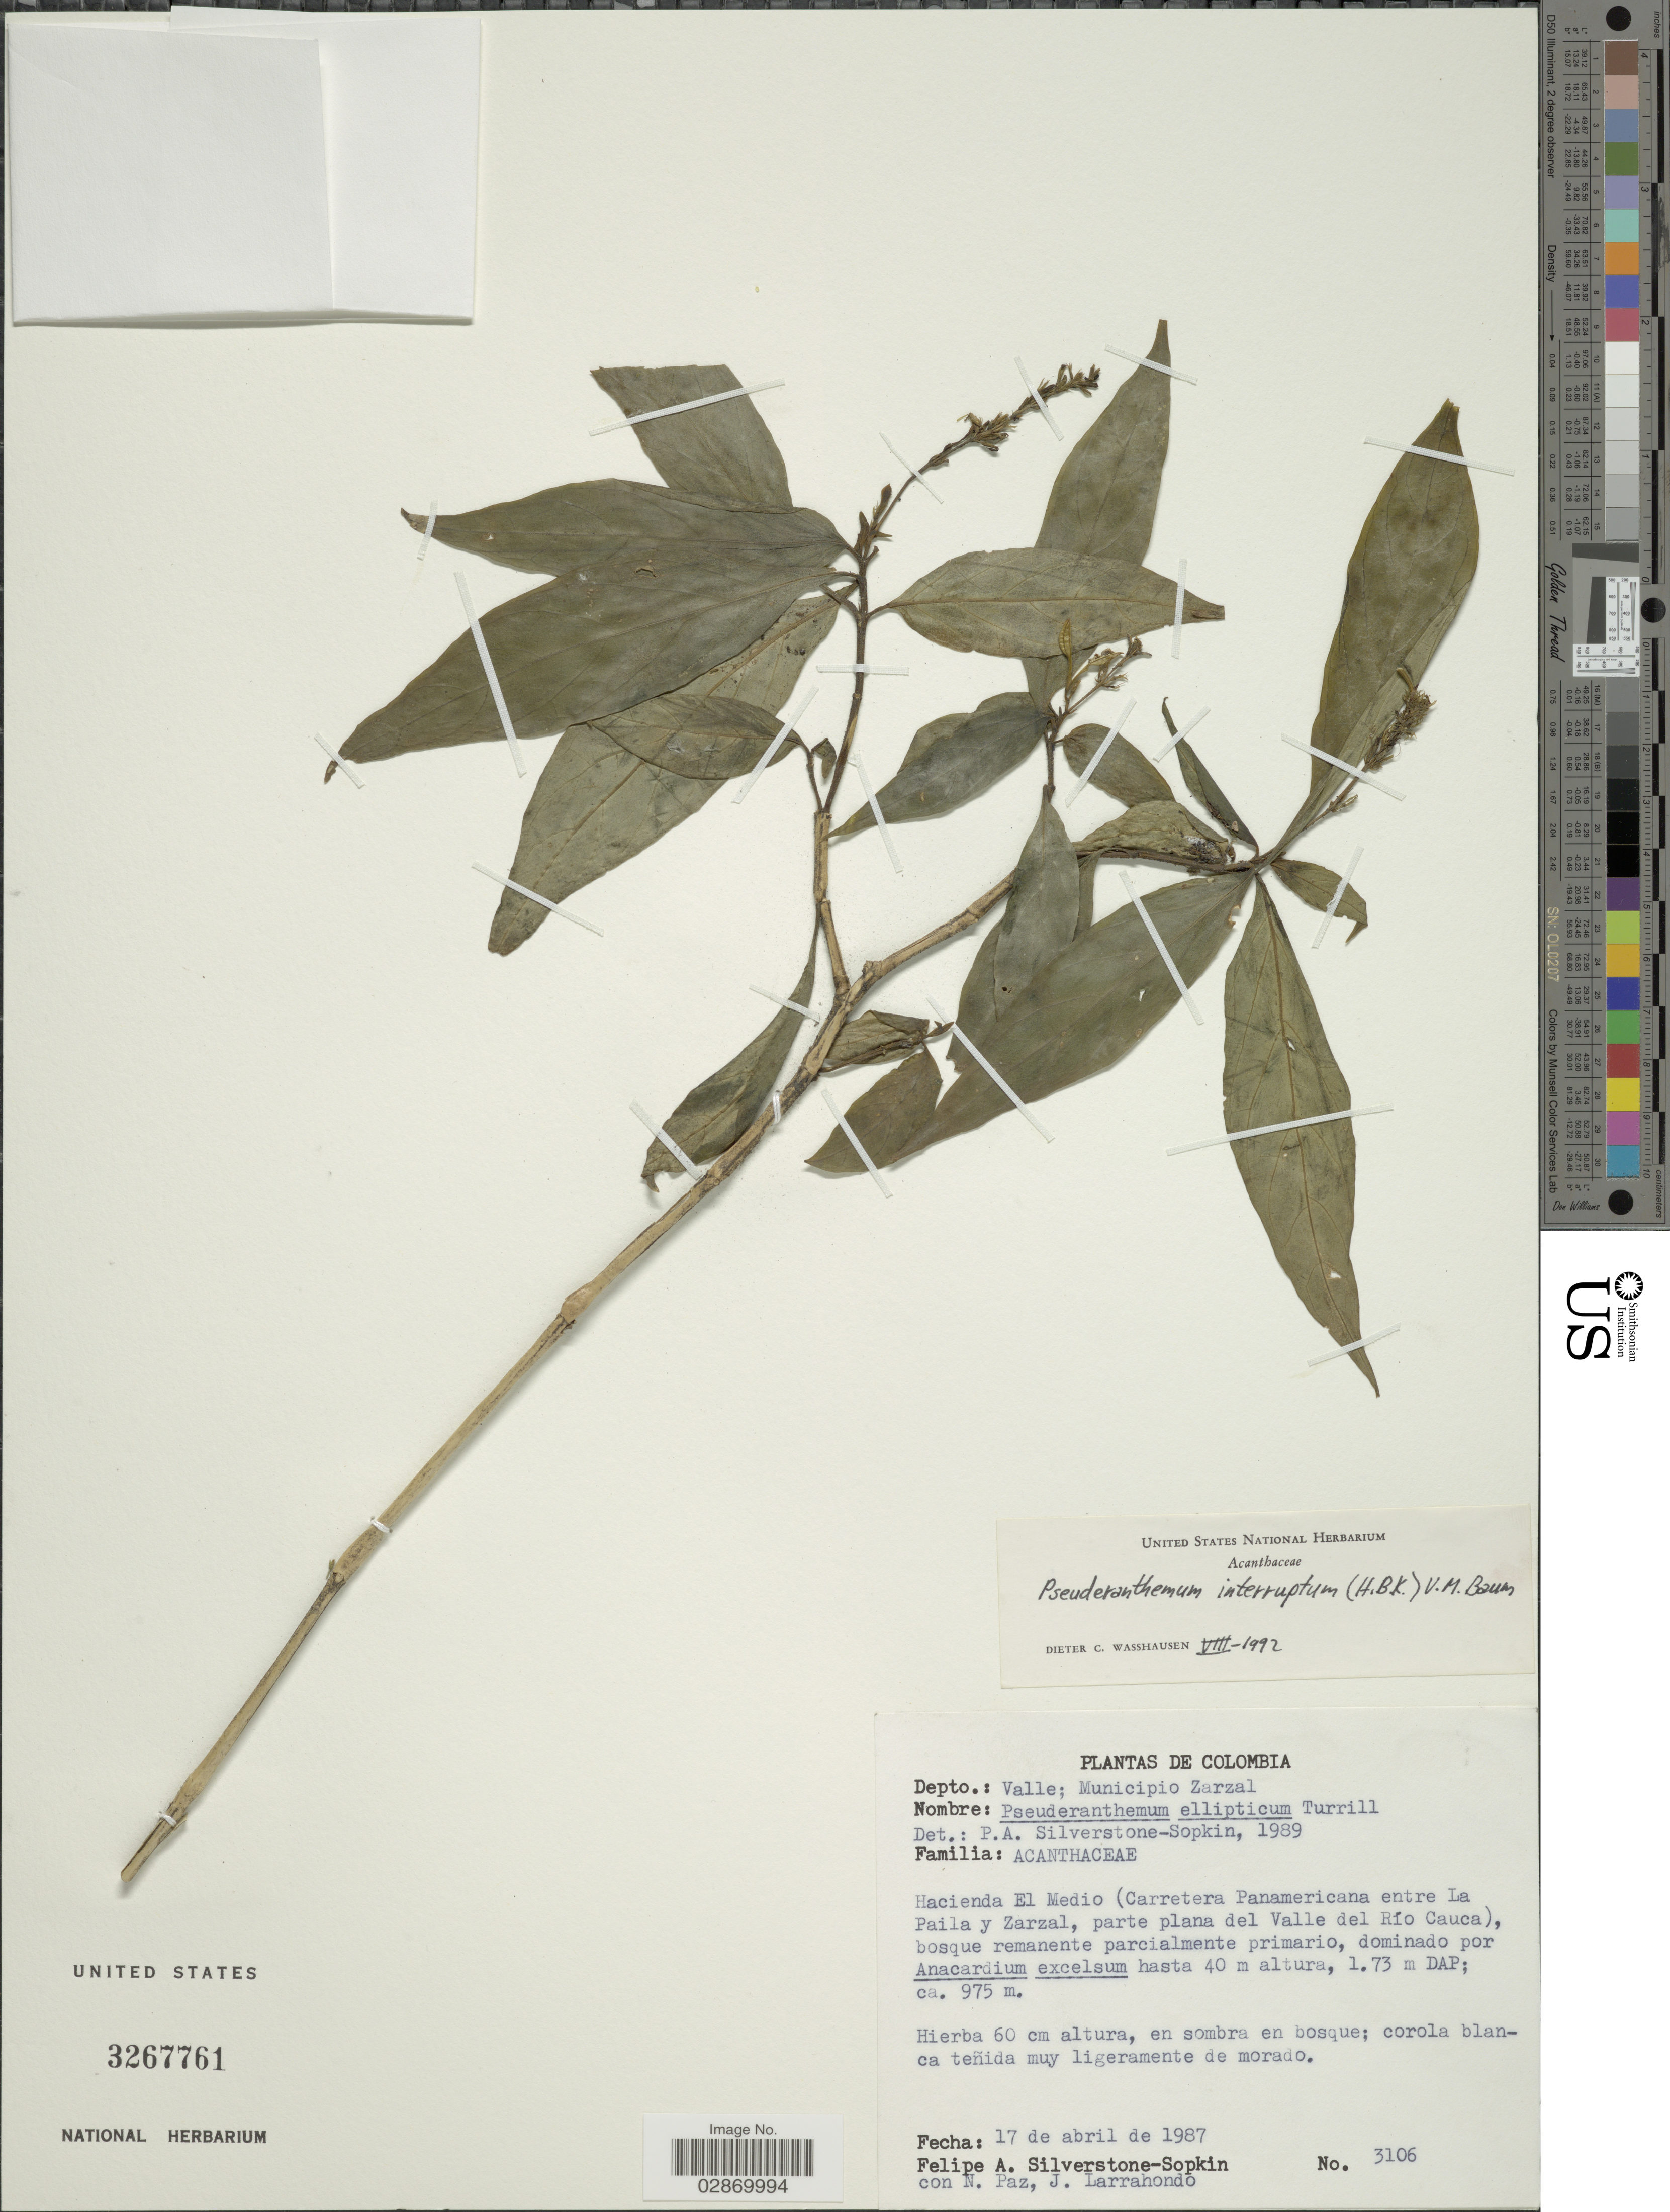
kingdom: Plantae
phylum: Tracheophyta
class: Magnoliopsida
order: Lamiales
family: Acanthaceae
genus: Pseuderanthemum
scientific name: Pseuderanthemum interruptum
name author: (Kunth) V.M. Baum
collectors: P. A. Silverstone-Sopkin, N. Paz & J. Larrahondo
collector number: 3106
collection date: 1987-04-17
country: Colombia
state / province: Valle del Cauca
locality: Depto. Valle, Muncipio Zarzal, Hacienda El Medio (Carretera Panamericana entre La Paila y Zarzal, parte plana del Valle del Río Cauca).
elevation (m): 975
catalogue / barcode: US 3267761